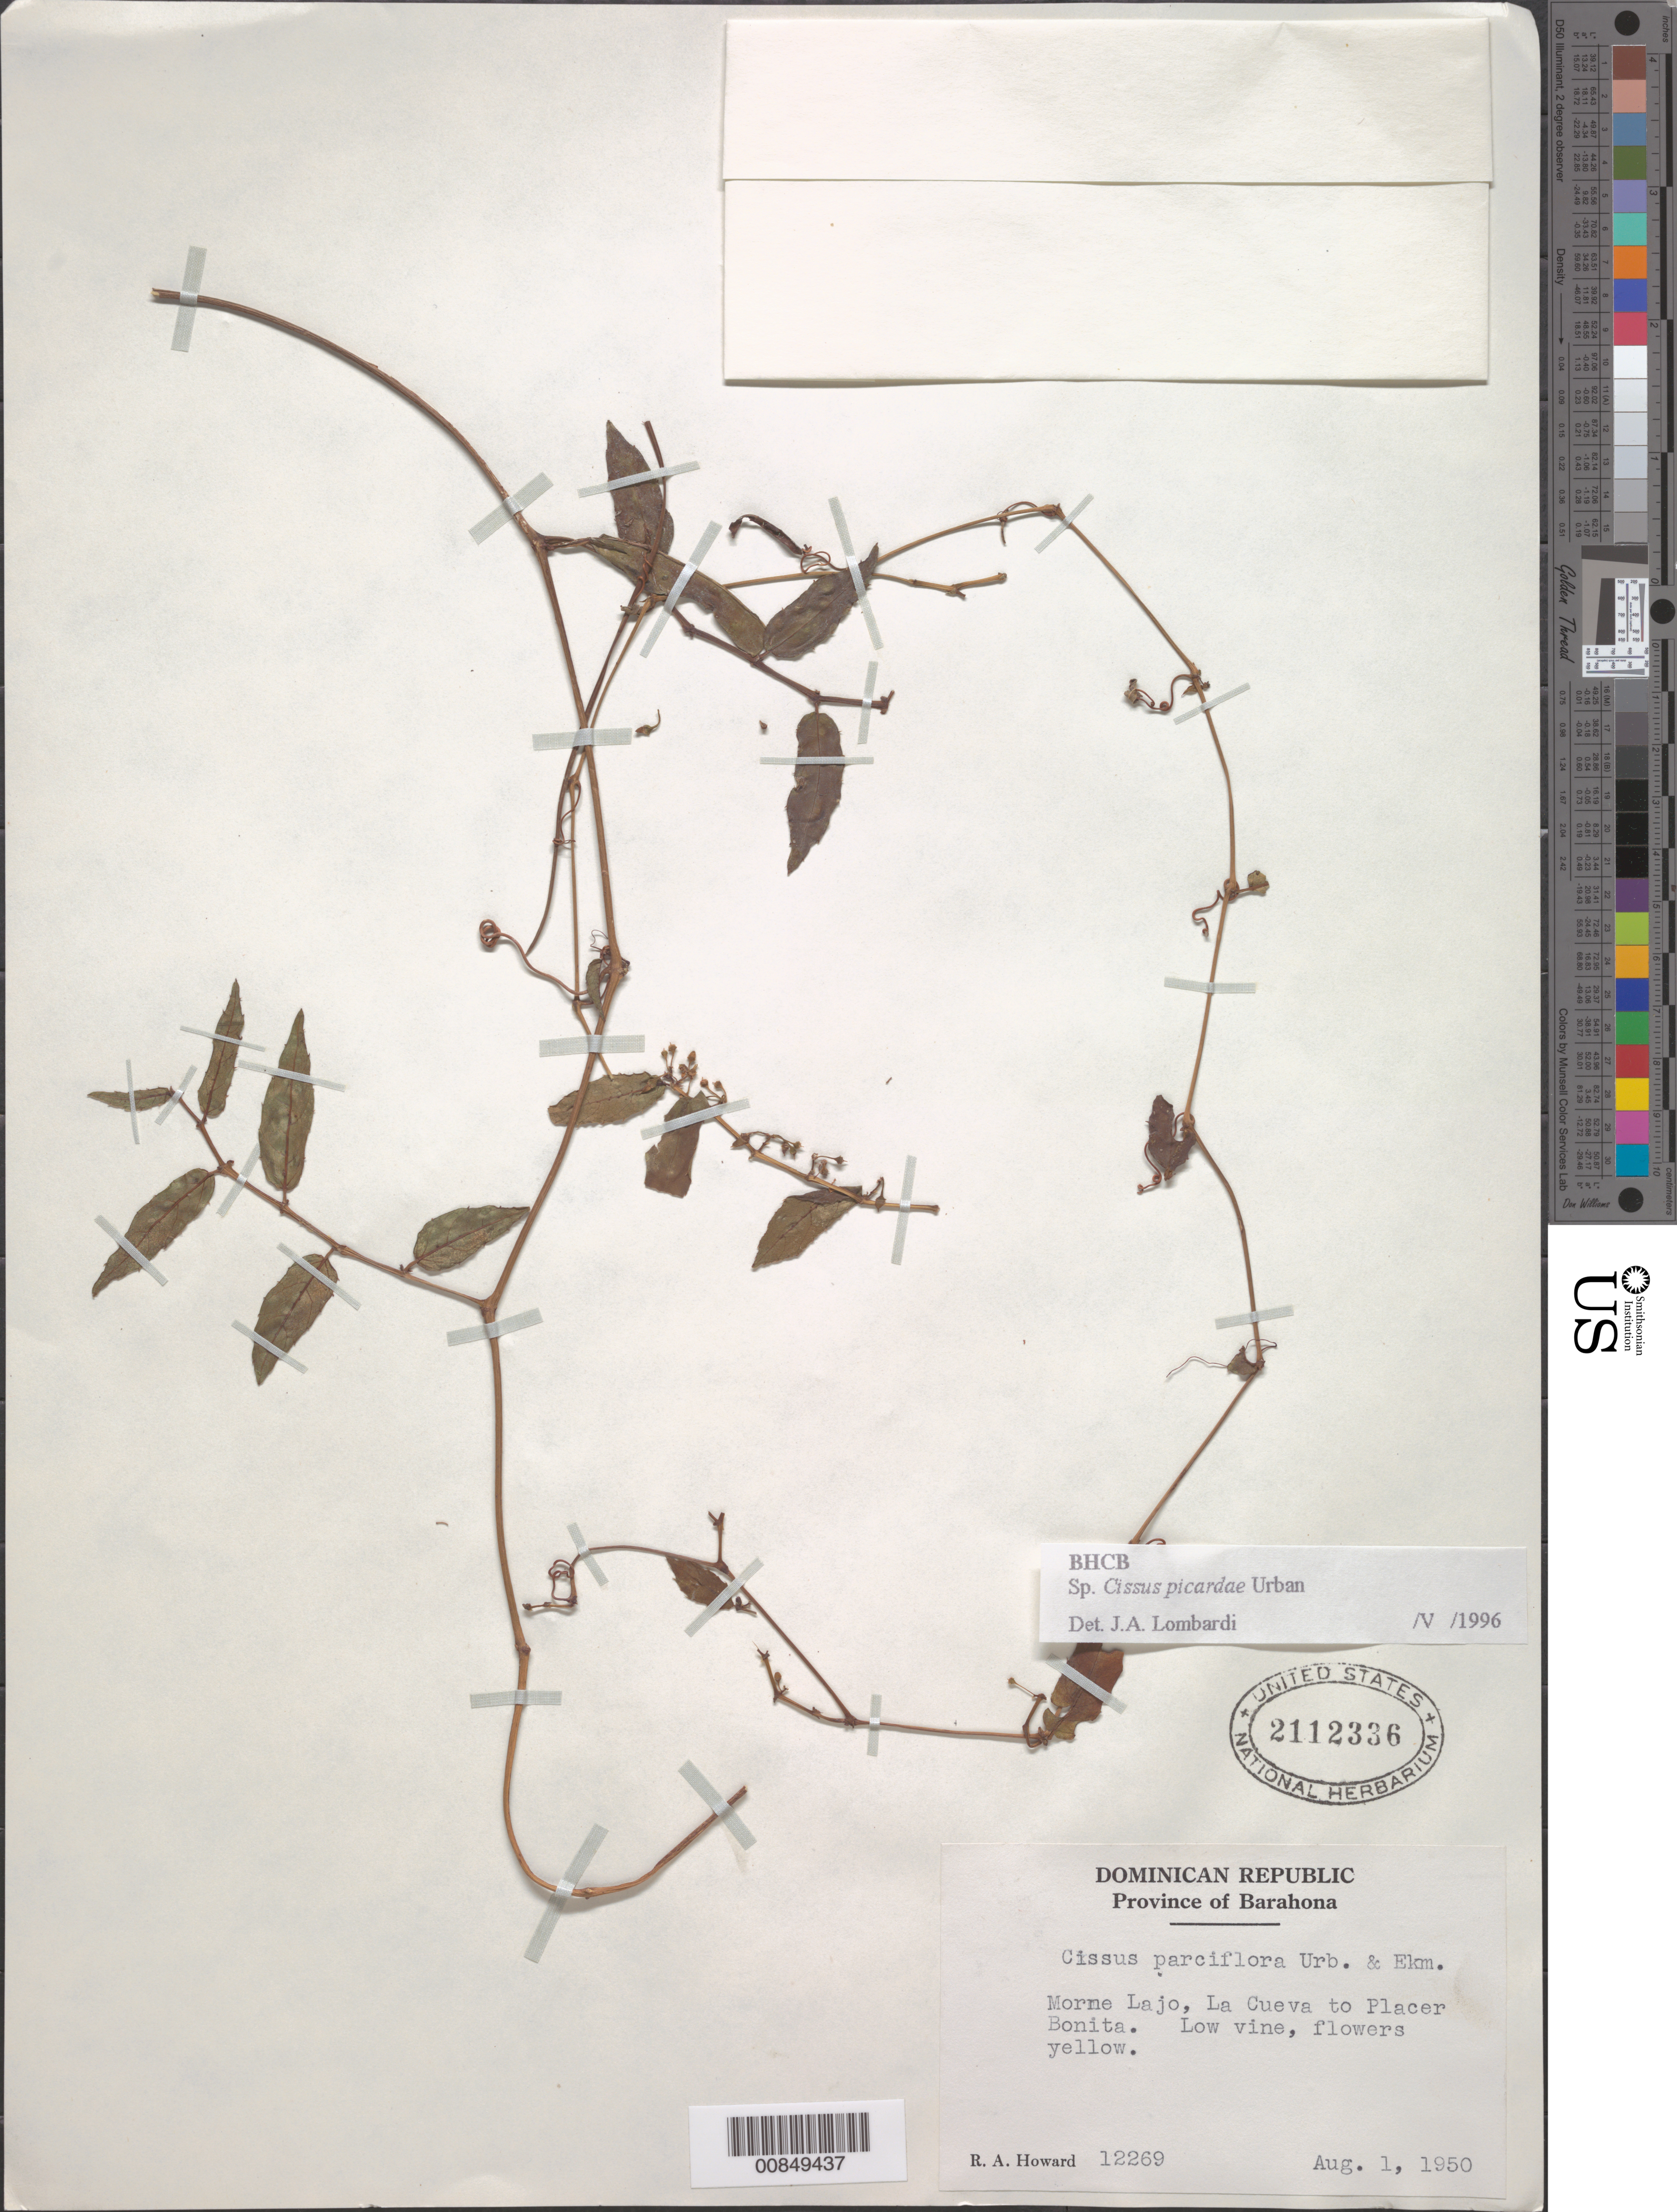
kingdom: Plantae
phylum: Tracheophyta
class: Magnoliopsida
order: Vitales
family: Vitaceae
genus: Cissus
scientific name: Cissus picardae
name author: Urb.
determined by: Lombardi, Julio A.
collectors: R. A. Howard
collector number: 12269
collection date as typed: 01 Aug 1950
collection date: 1950-08-01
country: Dominican Republic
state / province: Barahona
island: Hispaniola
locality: Morne Lajo, La Cueva to Placer Bonita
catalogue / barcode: US 2112336